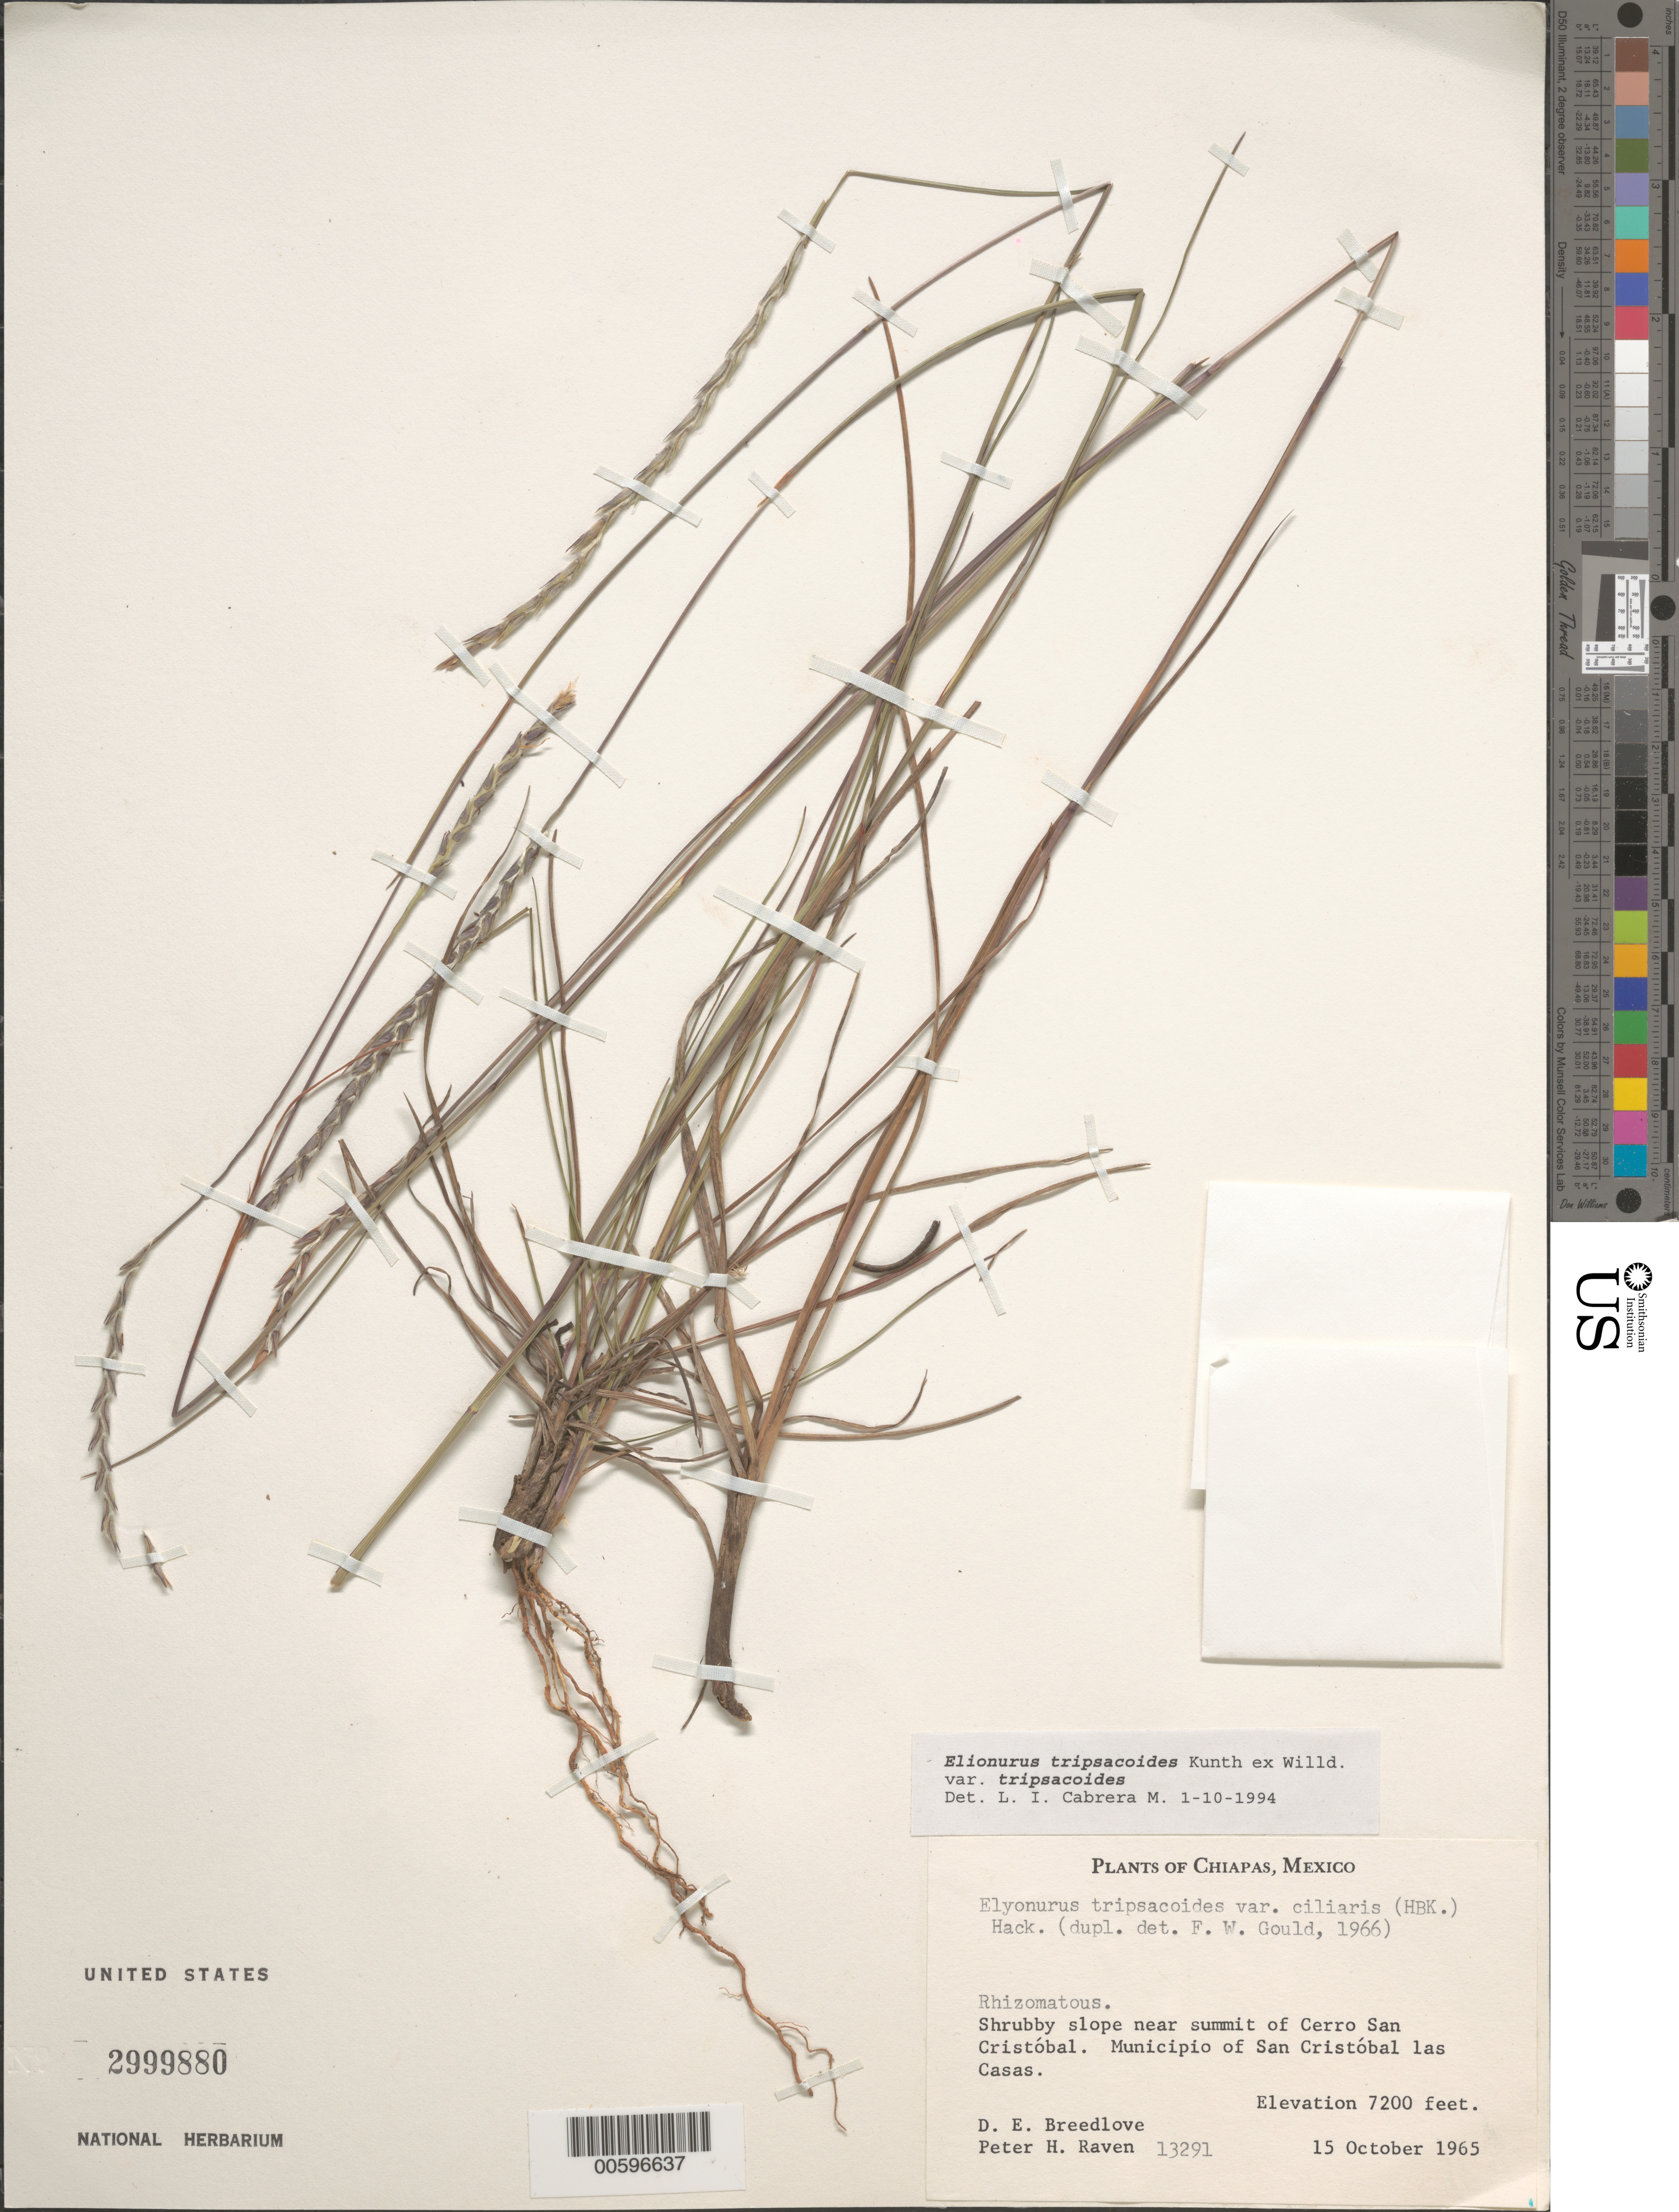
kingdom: Plantae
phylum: Tracheophyta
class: Liliopsida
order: Poales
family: Poaceae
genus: Elionurus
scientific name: Elionurus tripsacoides var. tripsacoides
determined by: Cabrera M., L. I.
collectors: D. E. Breedlove & P. H. Raven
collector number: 13291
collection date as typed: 15 Oct 1965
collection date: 1965-10-15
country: Mexico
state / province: Chiapas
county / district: San Cristóbal las Casas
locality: Near summit of Cerro San Cristóbal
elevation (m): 2195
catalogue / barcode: US 2999880